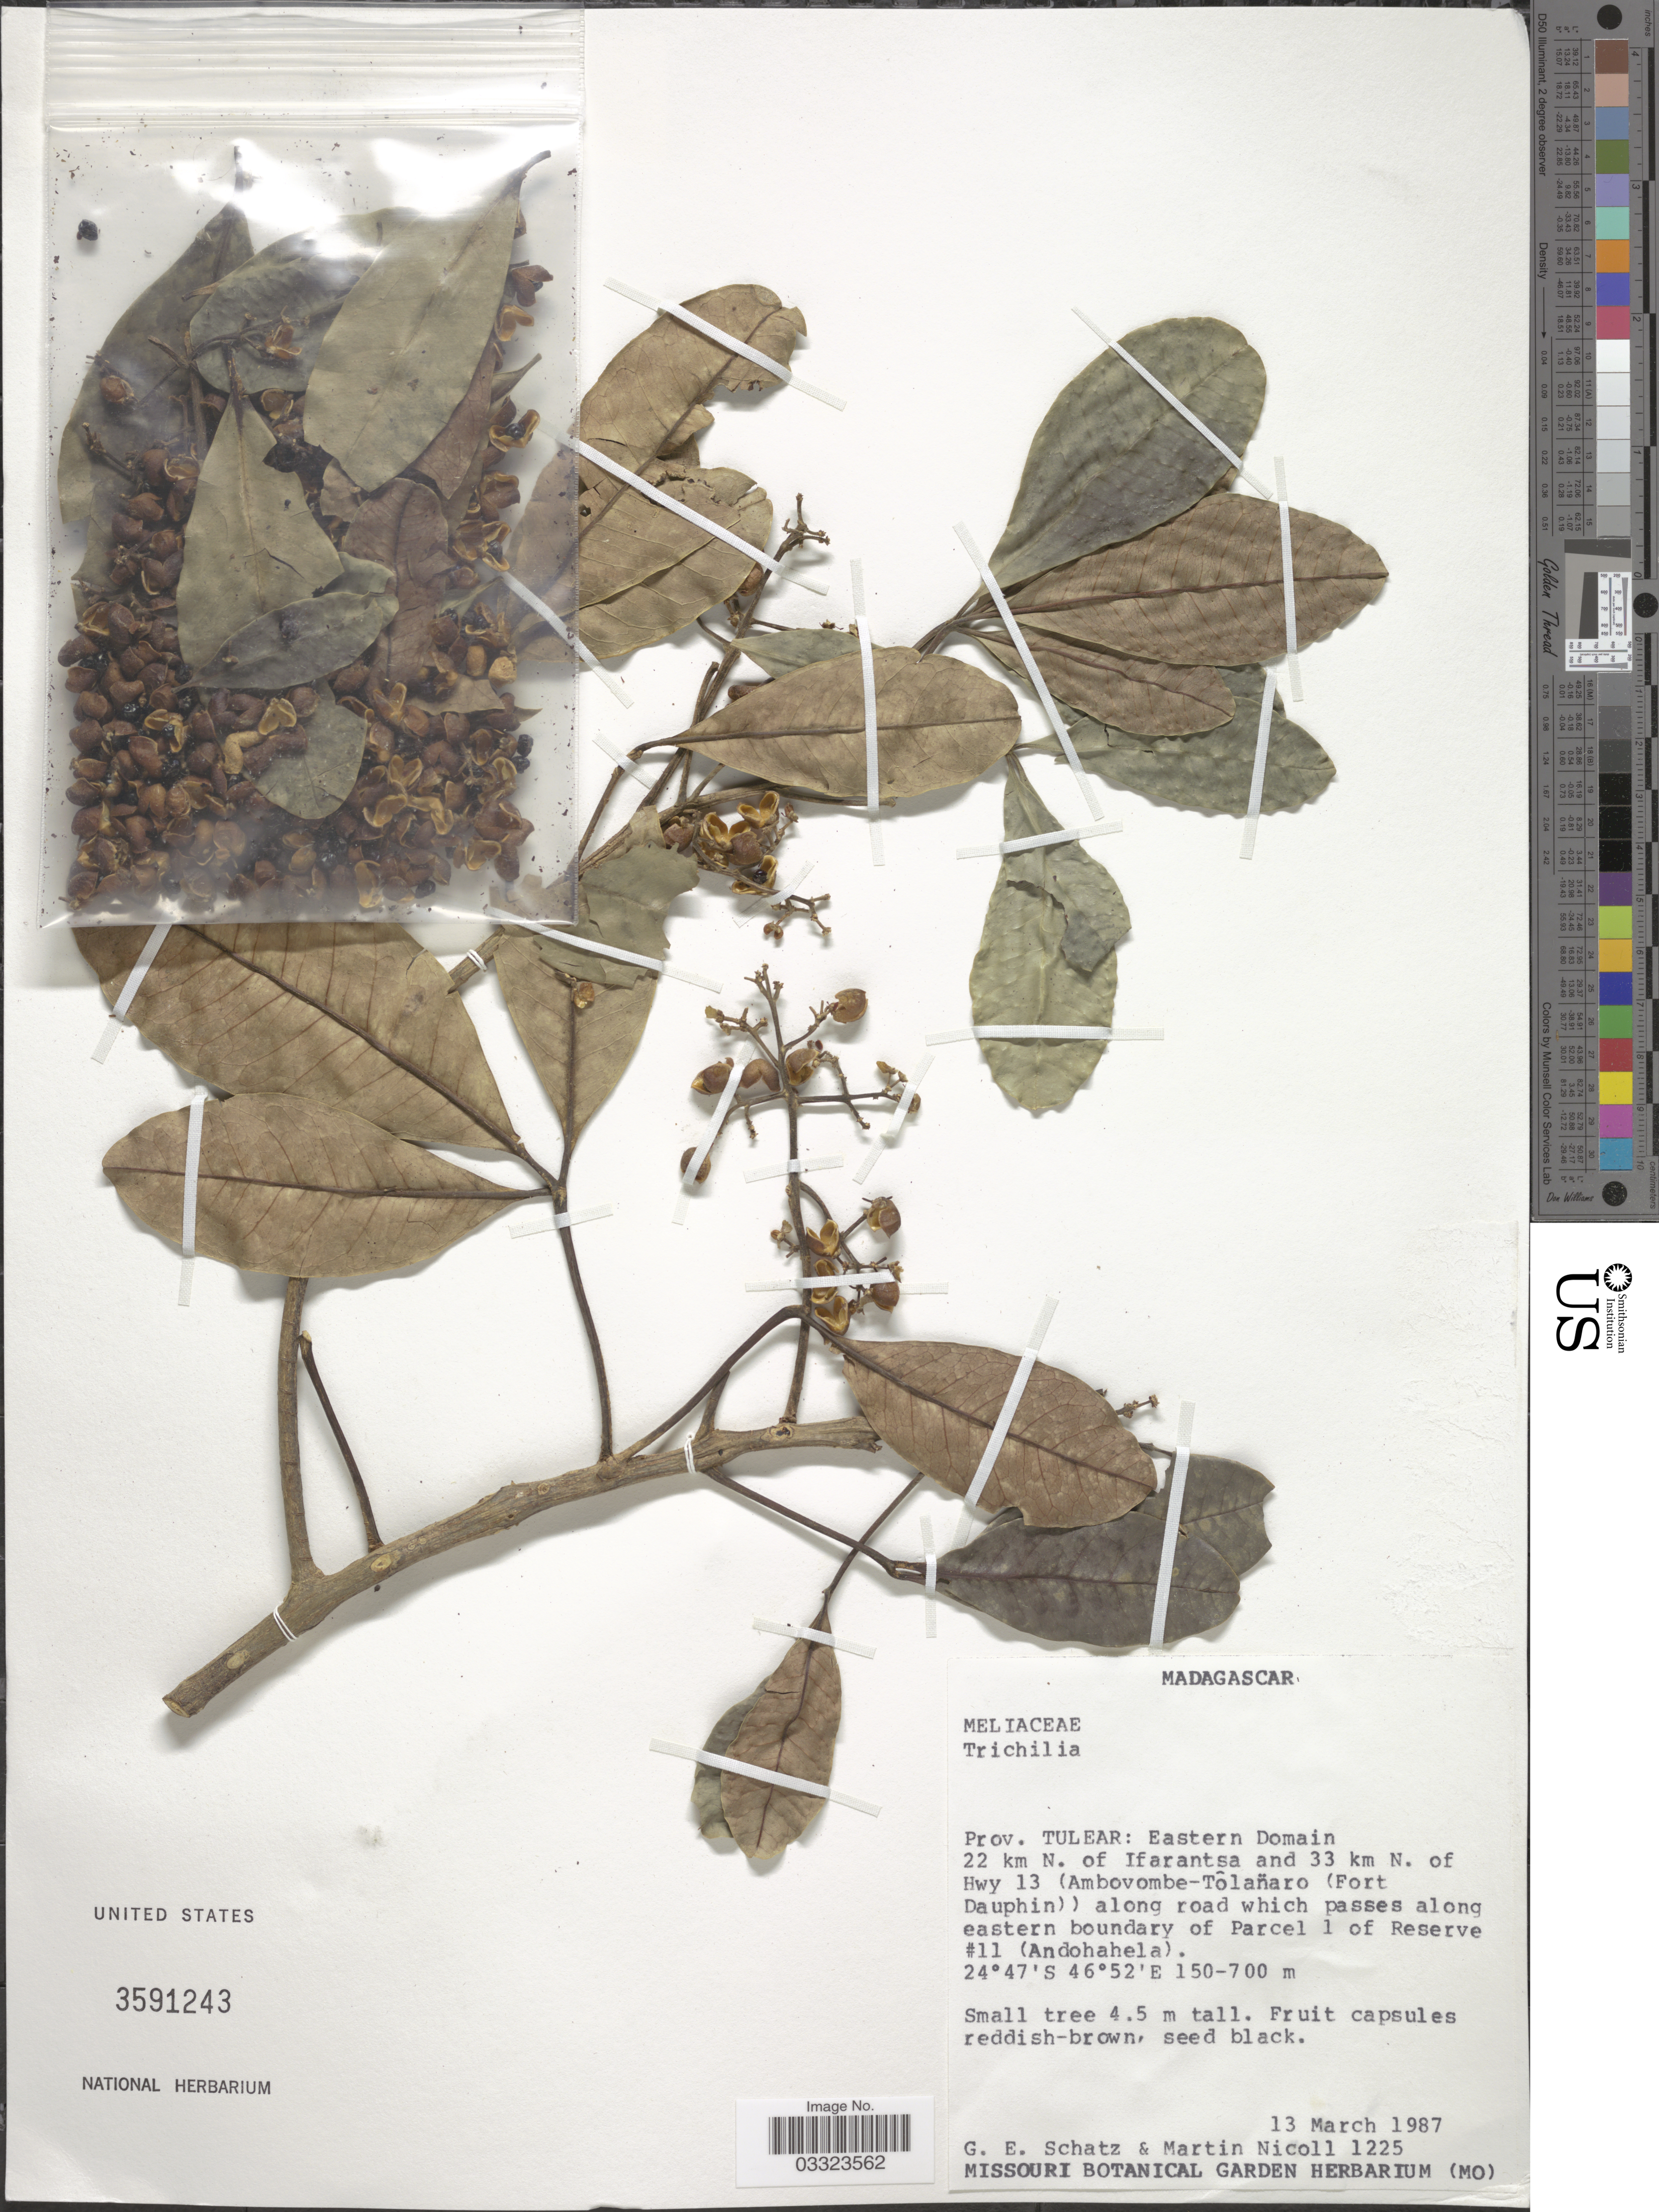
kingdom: Plantae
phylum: Tracheophyta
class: Magnoliopsida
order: Sapindales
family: Meliaceae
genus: Trichilia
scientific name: Trichilia sp.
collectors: G. Schatz & M. Nicoll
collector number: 1225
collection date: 1987-03-13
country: Madagascar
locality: Prov. Tulear: Eastern Domain 22 km. N of Ifarantsa and 33 km N. of Hwy 13 (Ambovombe-Tôlanaro (Fort Dauphin) along road which passes along eastern boundary of Parcel 1 of Reserve #11 (Andohahela).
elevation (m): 150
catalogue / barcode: US 3591243